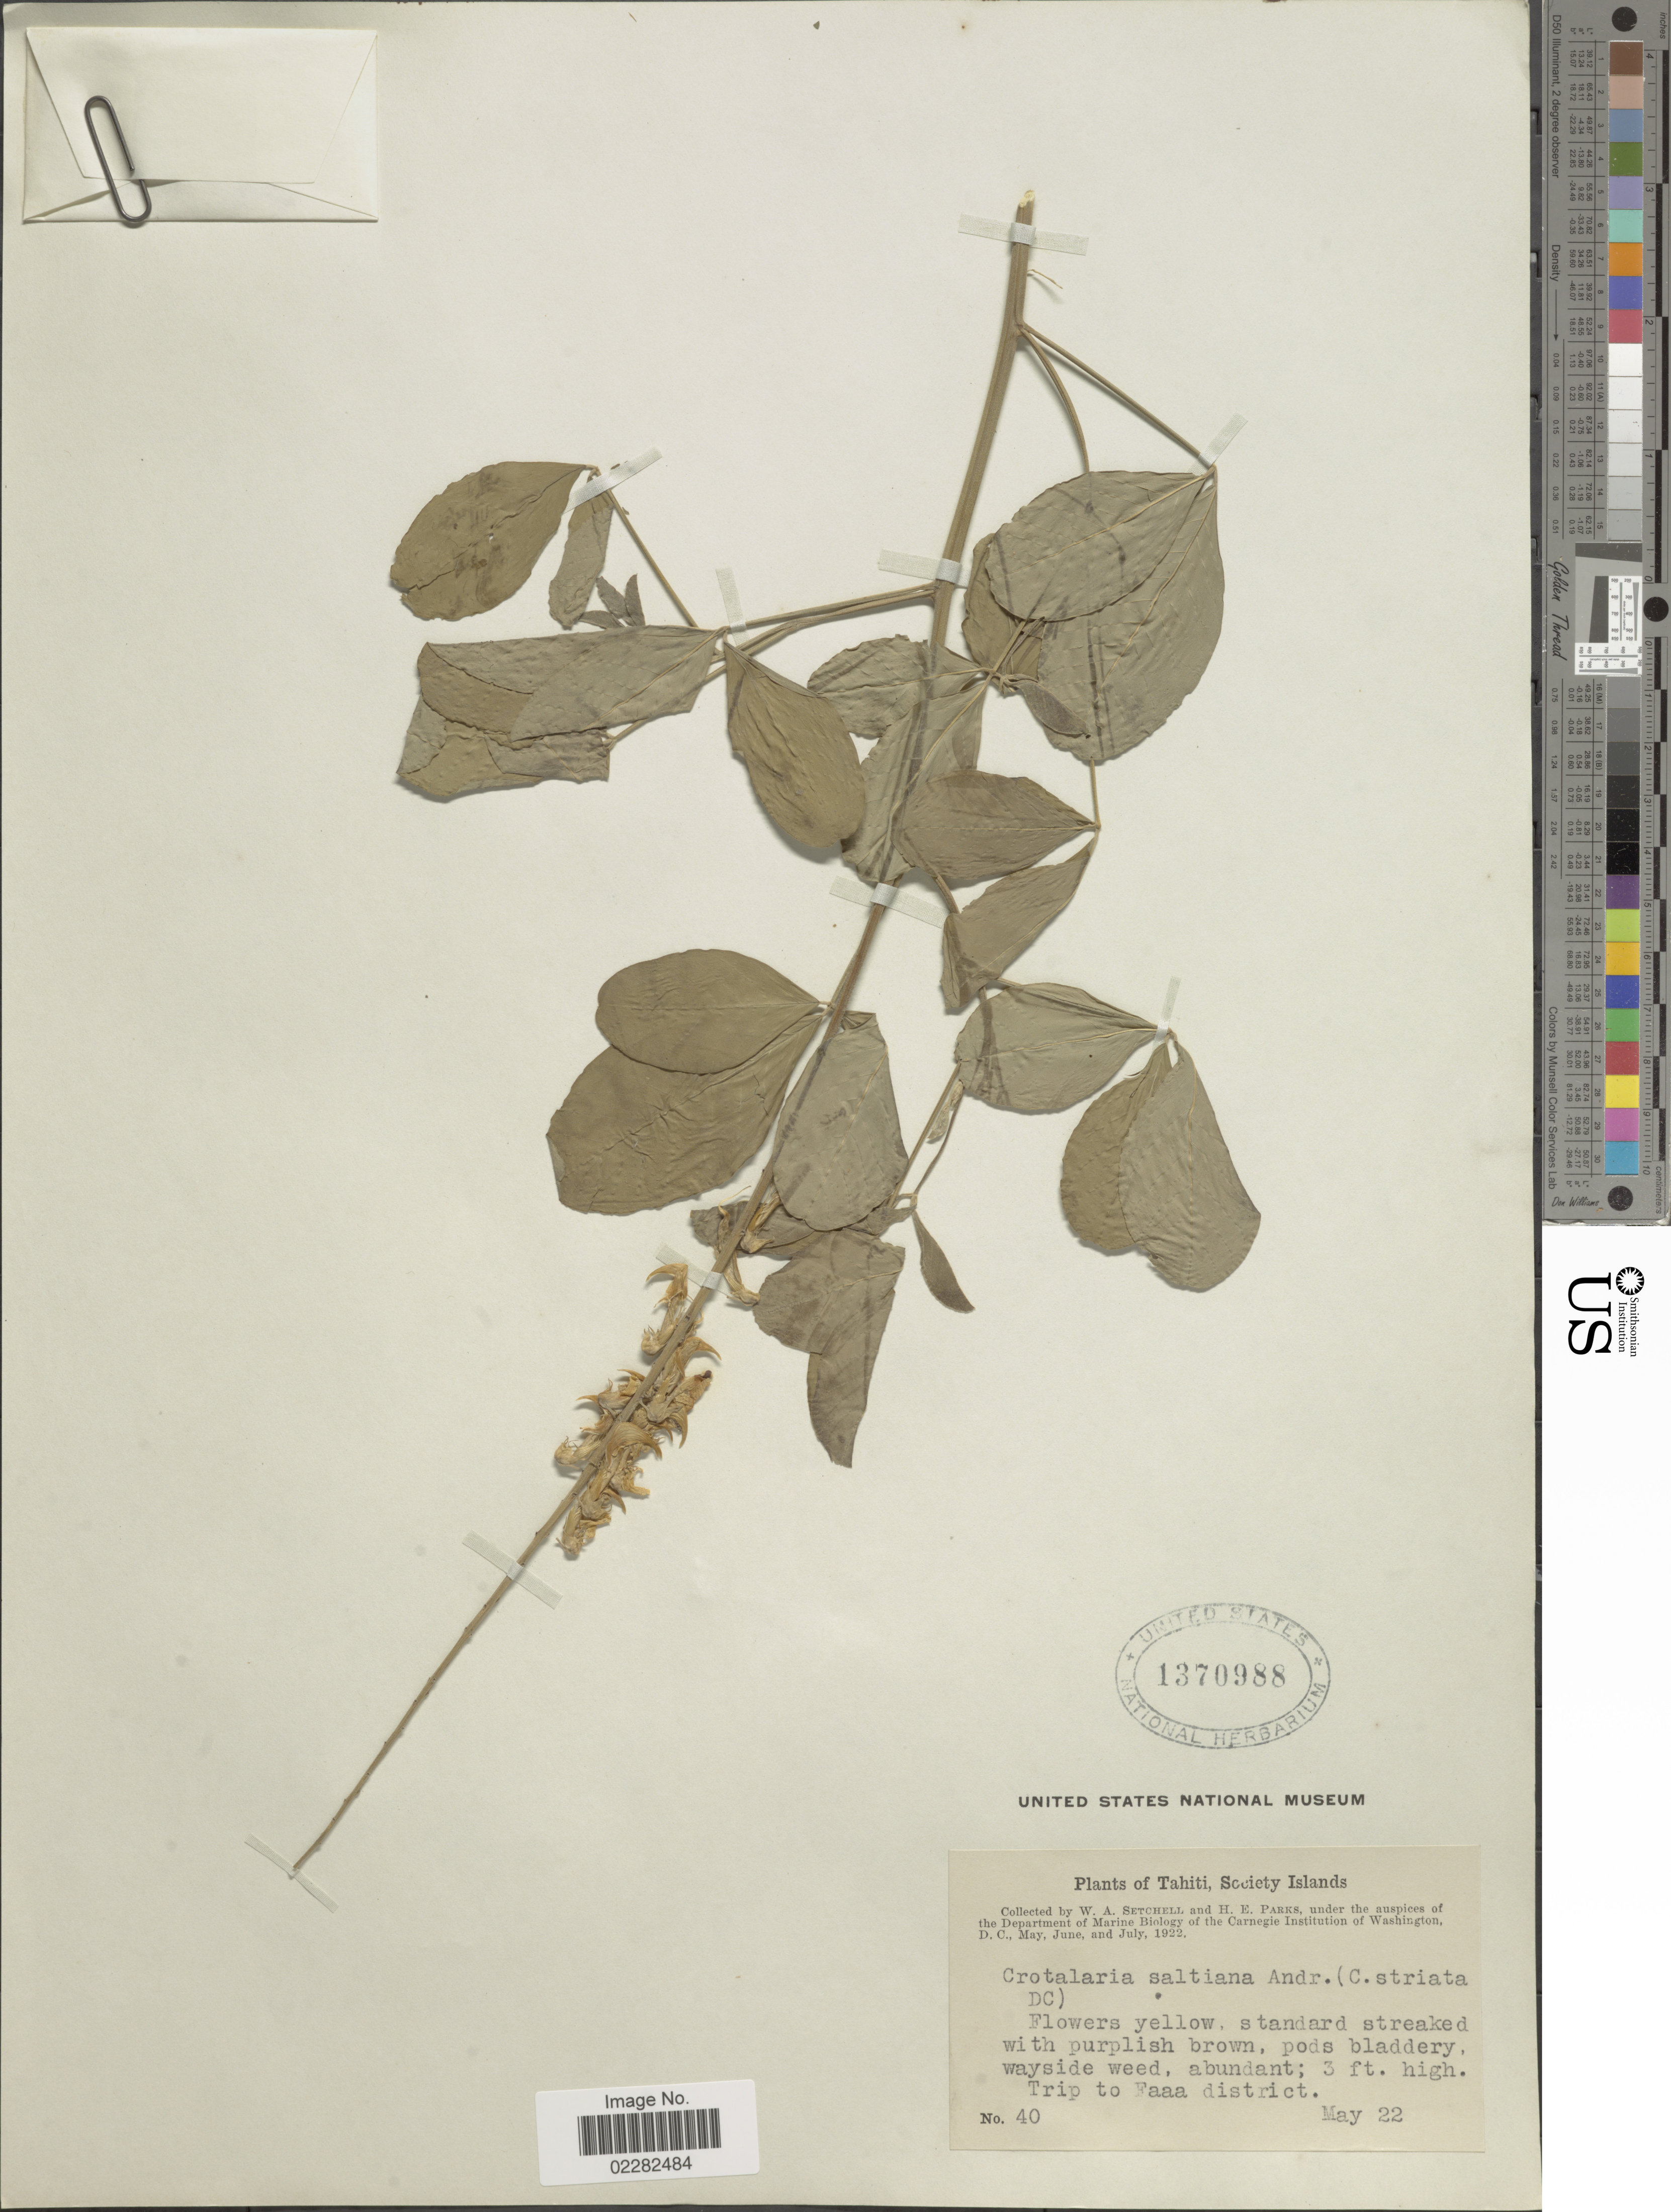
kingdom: Plantae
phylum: Tracheophyta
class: Magnoliopsida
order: Fabales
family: Fabaceae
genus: Crotalaria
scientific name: Crotalaria pallida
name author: Aiton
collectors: W. Setchell & H. E. Parks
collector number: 40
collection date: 1922-05-22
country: French Polynesia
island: Tahiti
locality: Tahiti, Society Islands, Trip to Faaa district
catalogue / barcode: US 1370988